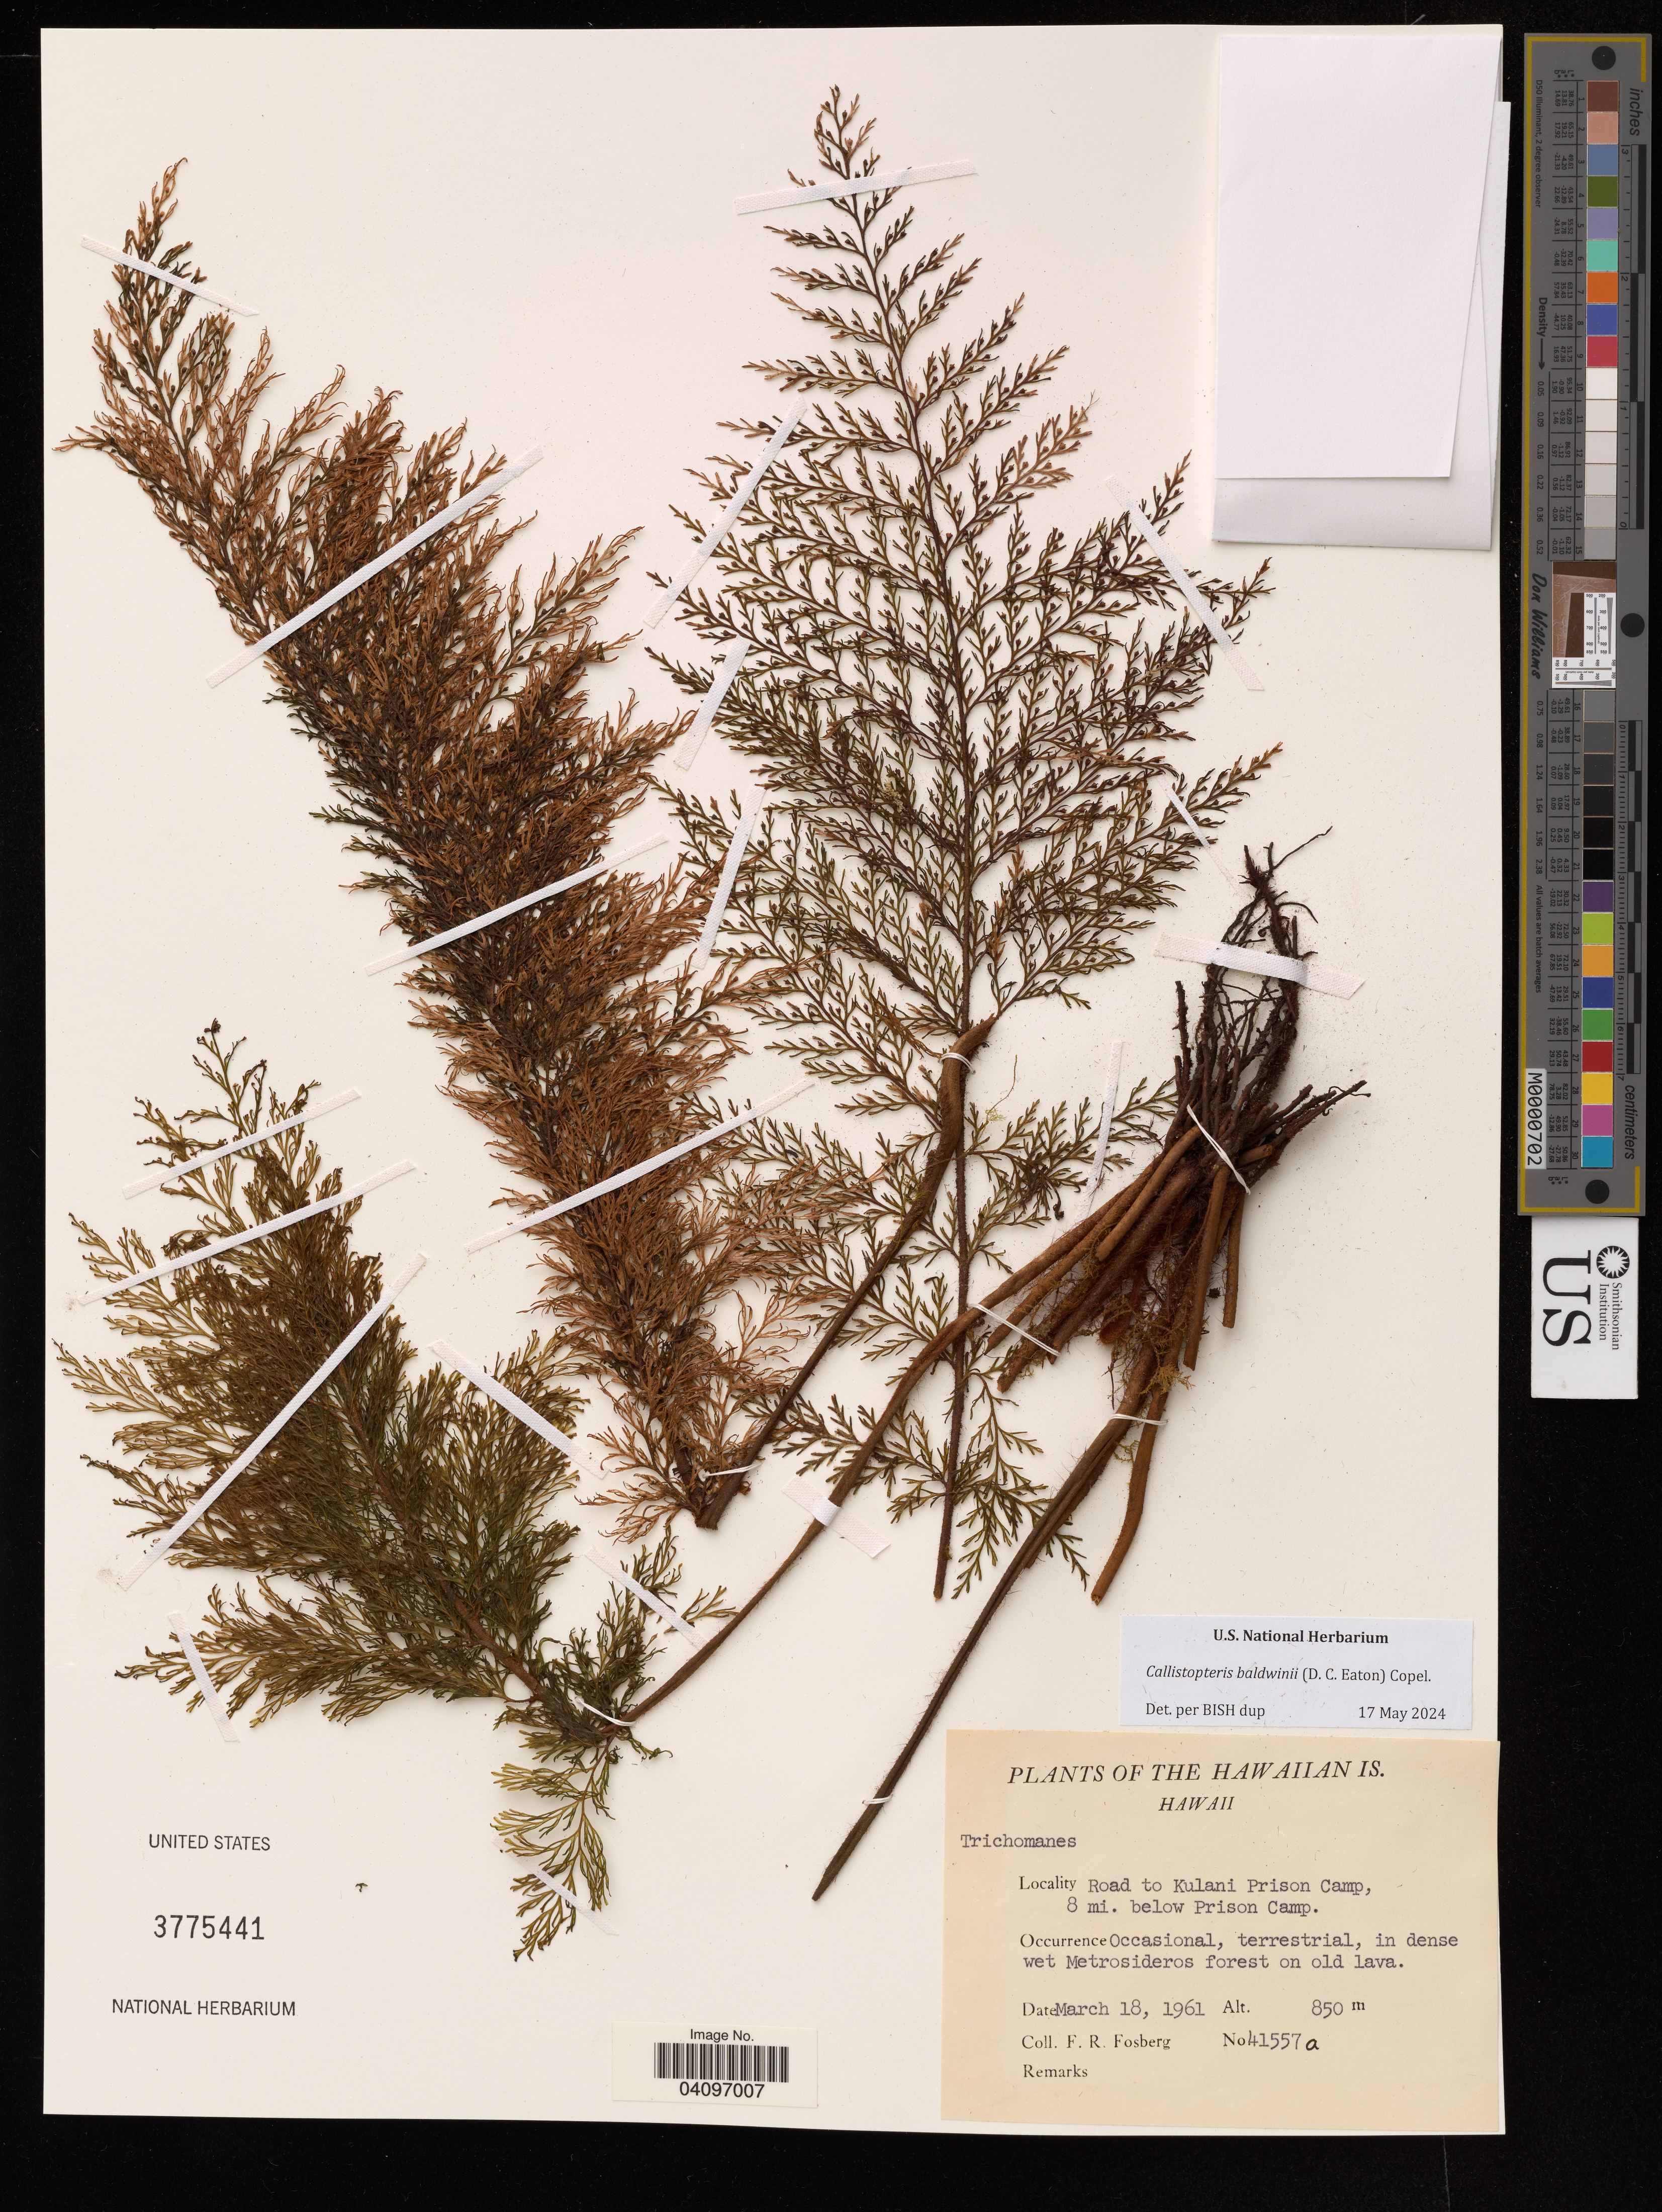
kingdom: Plantae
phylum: Tracheophyta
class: Polypodiopsida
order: Hymenophyllales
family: Hymenophyllaceae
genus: Callistopteris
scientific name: Callistopteris baldwinii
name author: (D.C. Eaton) Copel.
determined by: Palmer, D. D.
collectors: F. R. Fosberg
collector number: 41557a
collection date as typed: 18 Mar 1961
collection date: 1961-03-18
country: United States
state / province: Hawaii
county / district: Hawaii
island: Hawaii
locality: Road to Kulani Prison Camp, 8 mi below Prison Camp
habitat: Dense, wet forest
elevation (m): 850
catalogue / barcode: US 3775441